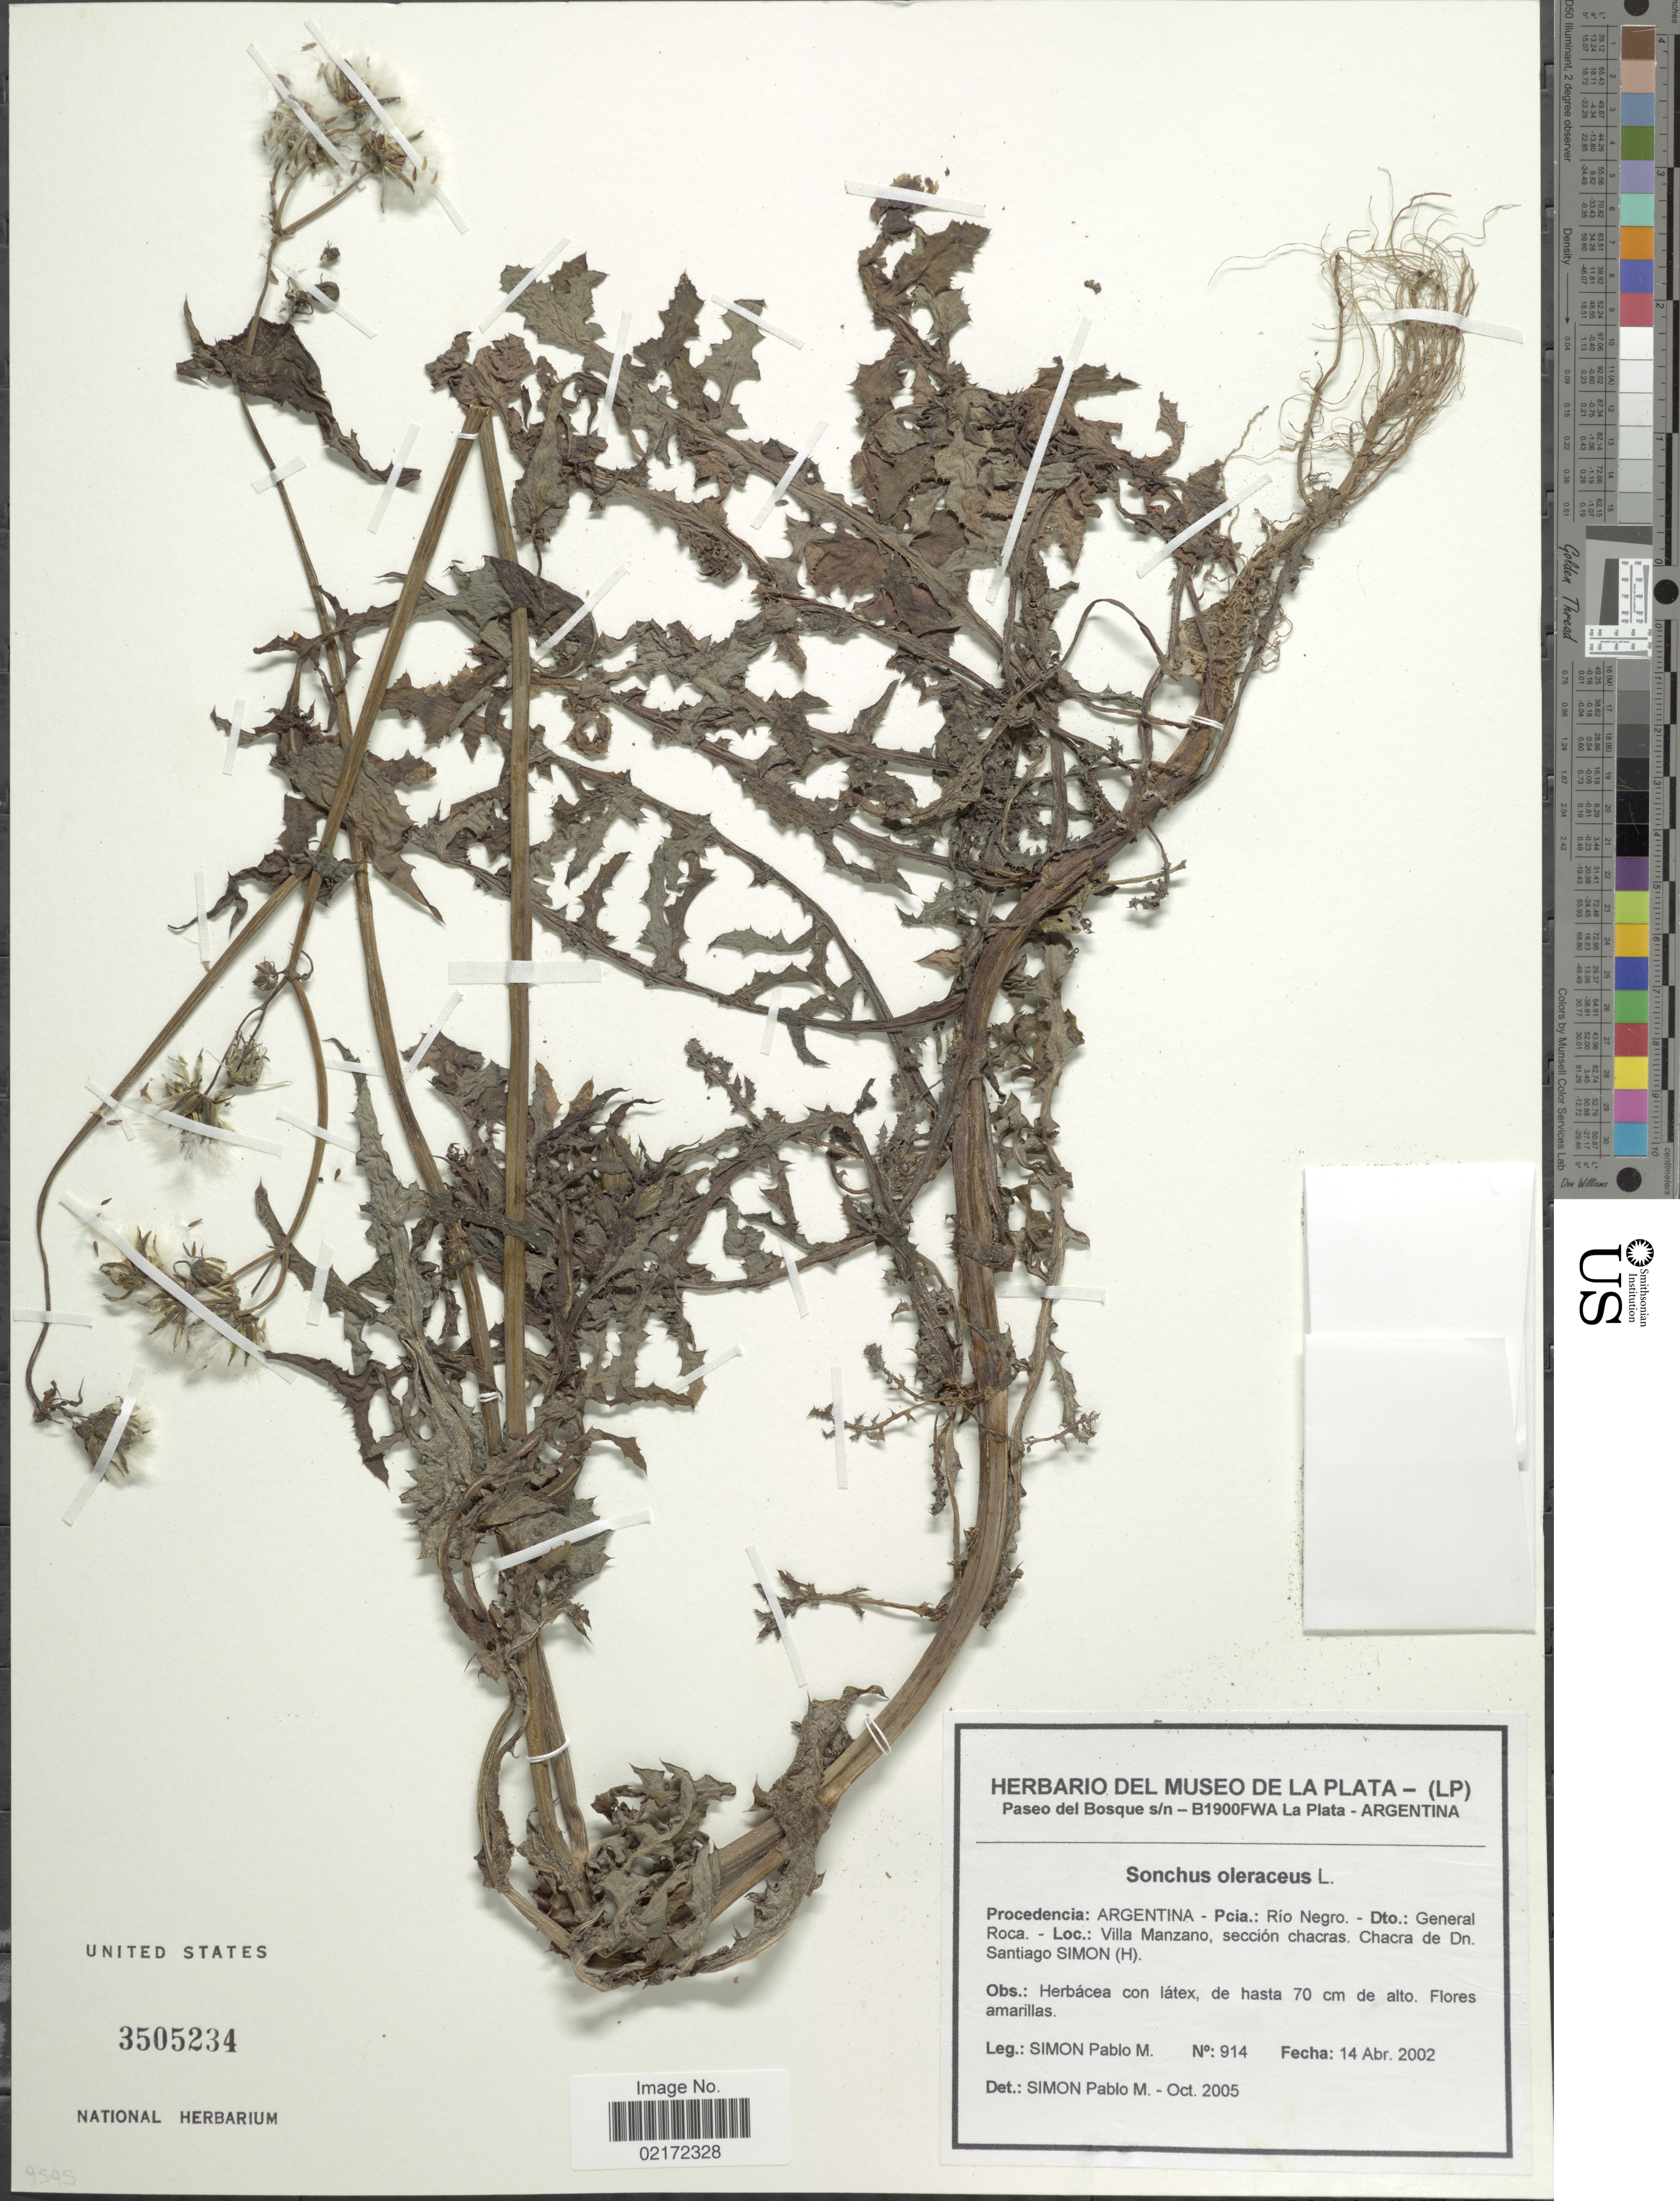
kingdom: Plantae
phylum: Tracheophyta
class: Magnoliopsida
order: Asterales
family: Asteraceae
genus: Sonchus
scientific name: Sonchus oleraceus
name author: L.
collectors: S. Pablo M.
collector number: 914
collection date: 2002-04-14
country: Argentina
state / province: Rio Negro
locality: Argentina - Pcia. Río Negro.- Dto.: General Roca.- Villa Manzano, sección chacras. Chacra de Dn. Santiago Simon (H).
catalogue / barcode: US 3505234